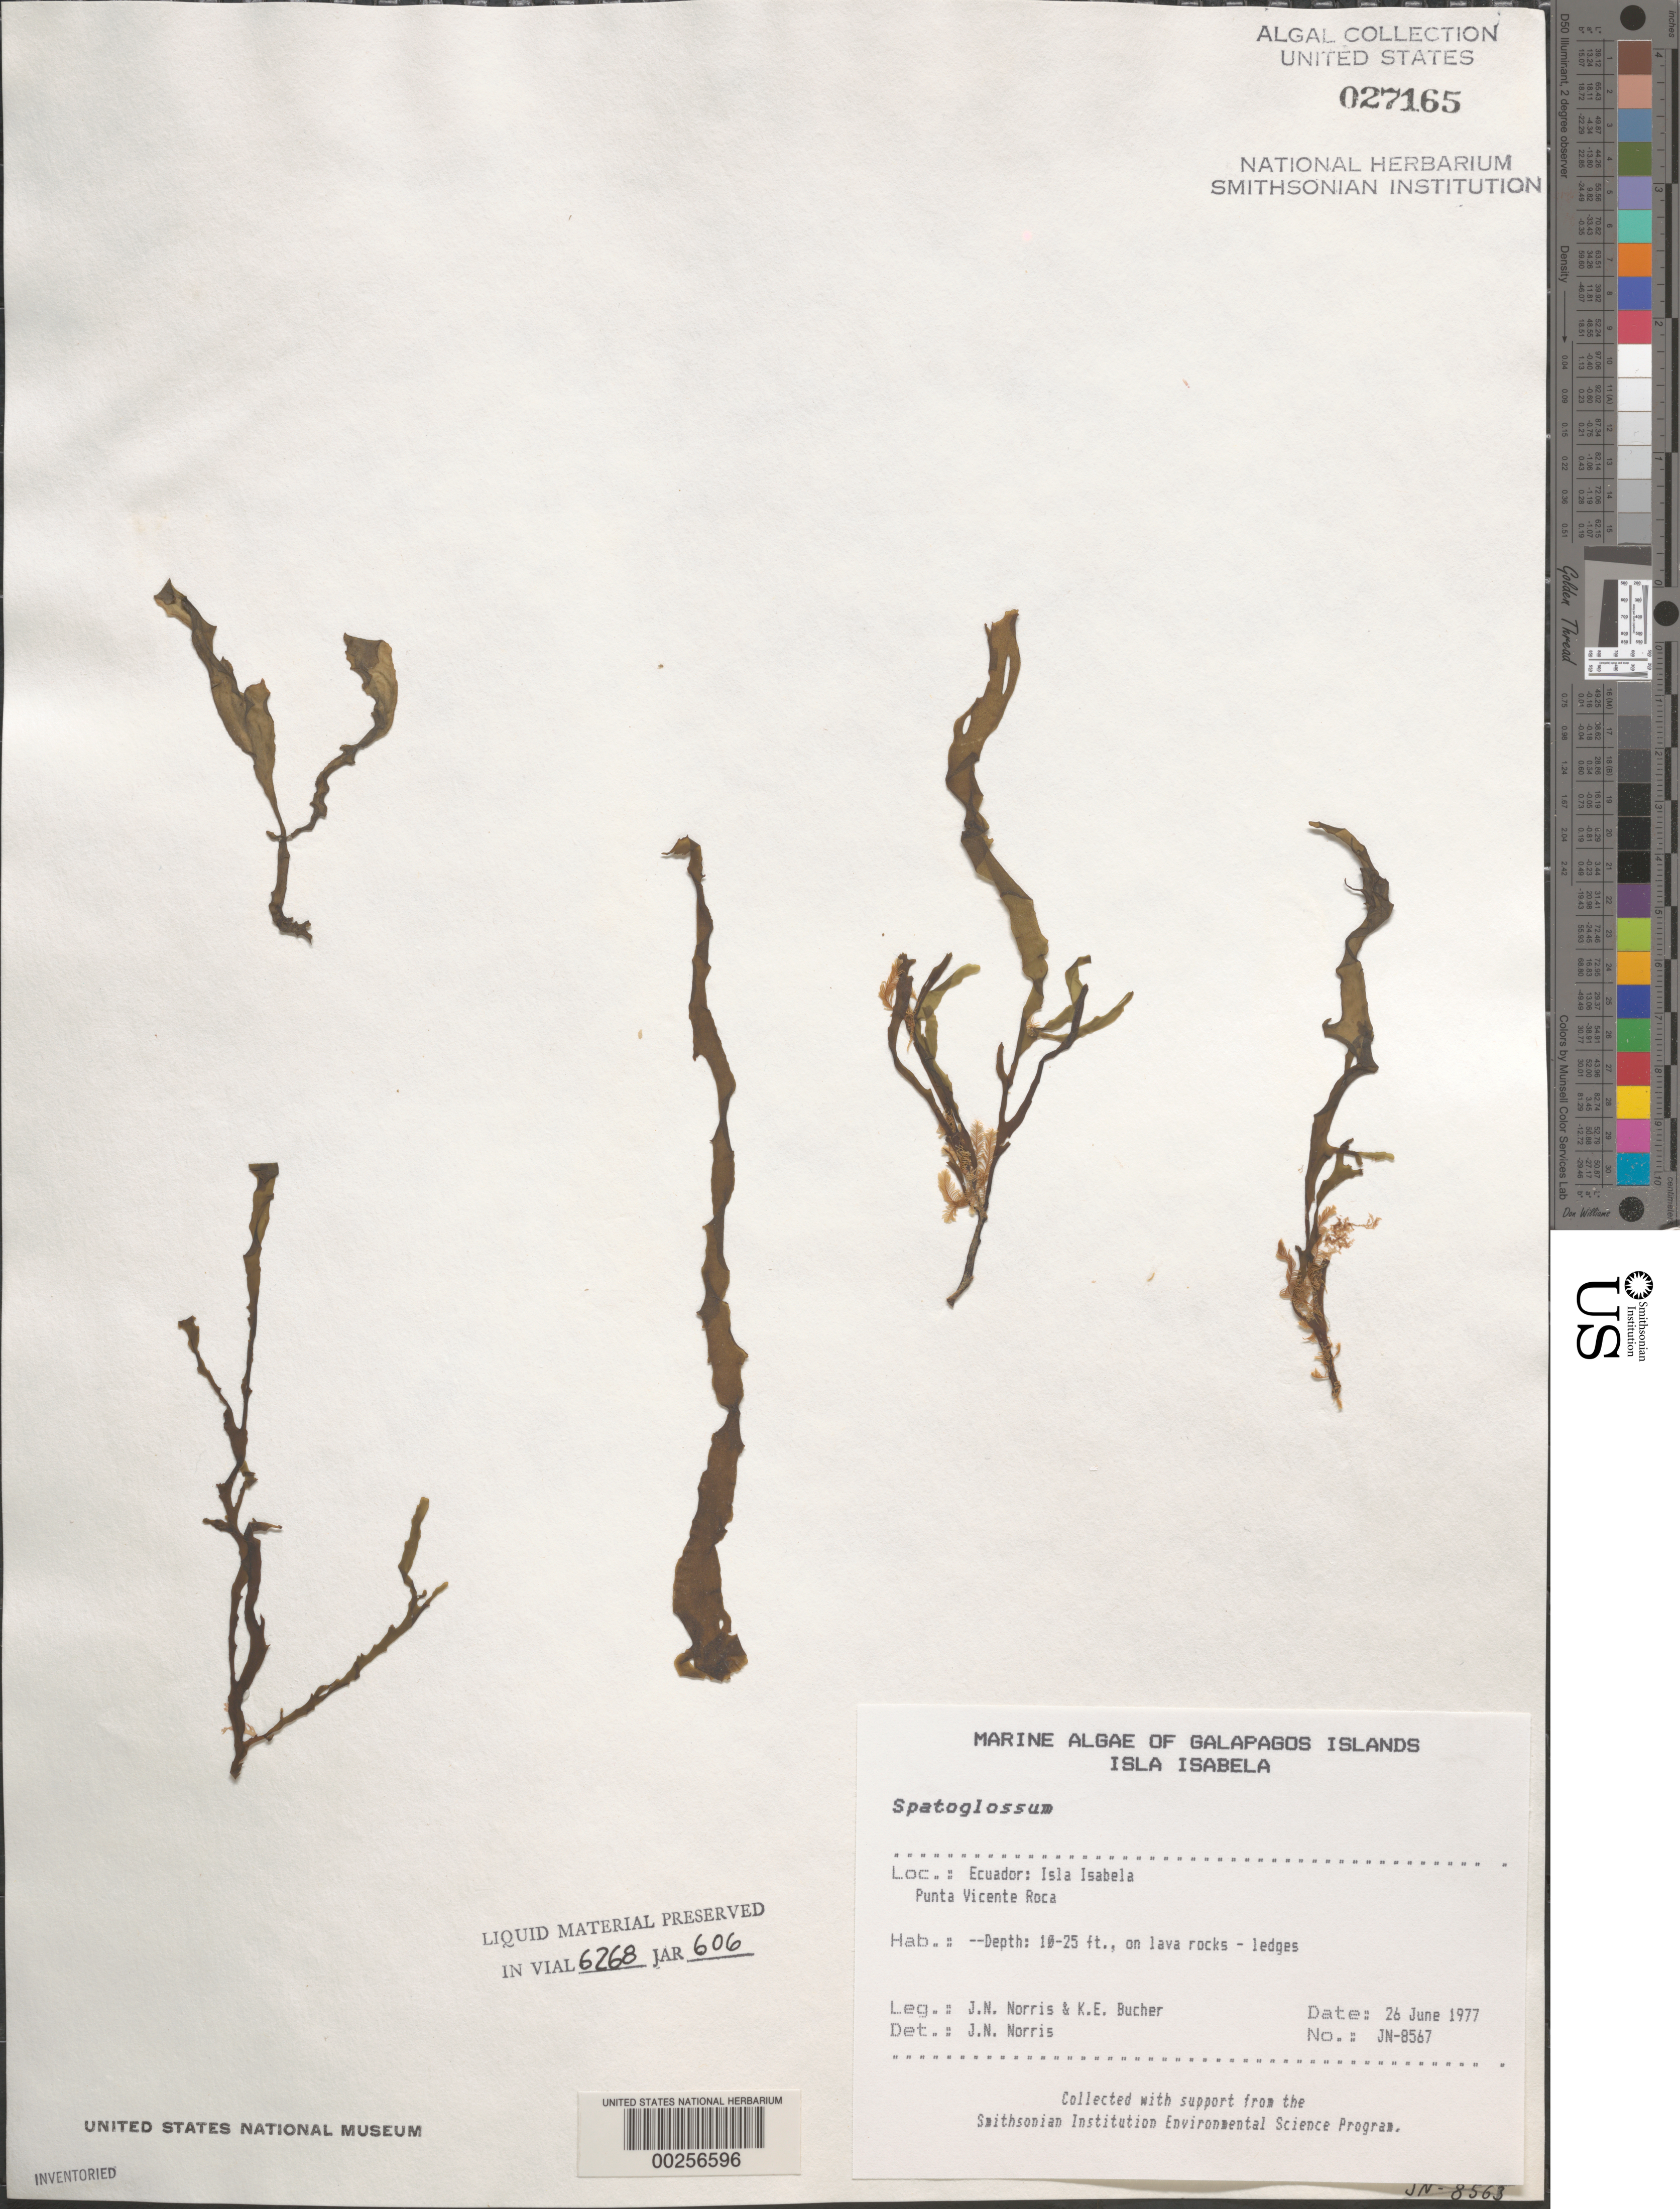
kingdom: Chromista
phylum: Ochrophyta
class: Phaeophyceae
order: Dictyotales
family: Dictyotaceae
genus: Spatoglossum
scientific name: Spatoglossum sp.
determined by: Norris, James N.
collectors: J. N. Norris & K. E. Bucher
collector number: JN-8567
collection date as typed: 26 Jun 1977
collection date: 1977-06-26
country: Ecuador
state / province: Colón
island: Isabela [Albemarle]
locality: Punta Vicente Roca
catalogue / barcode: US 27165